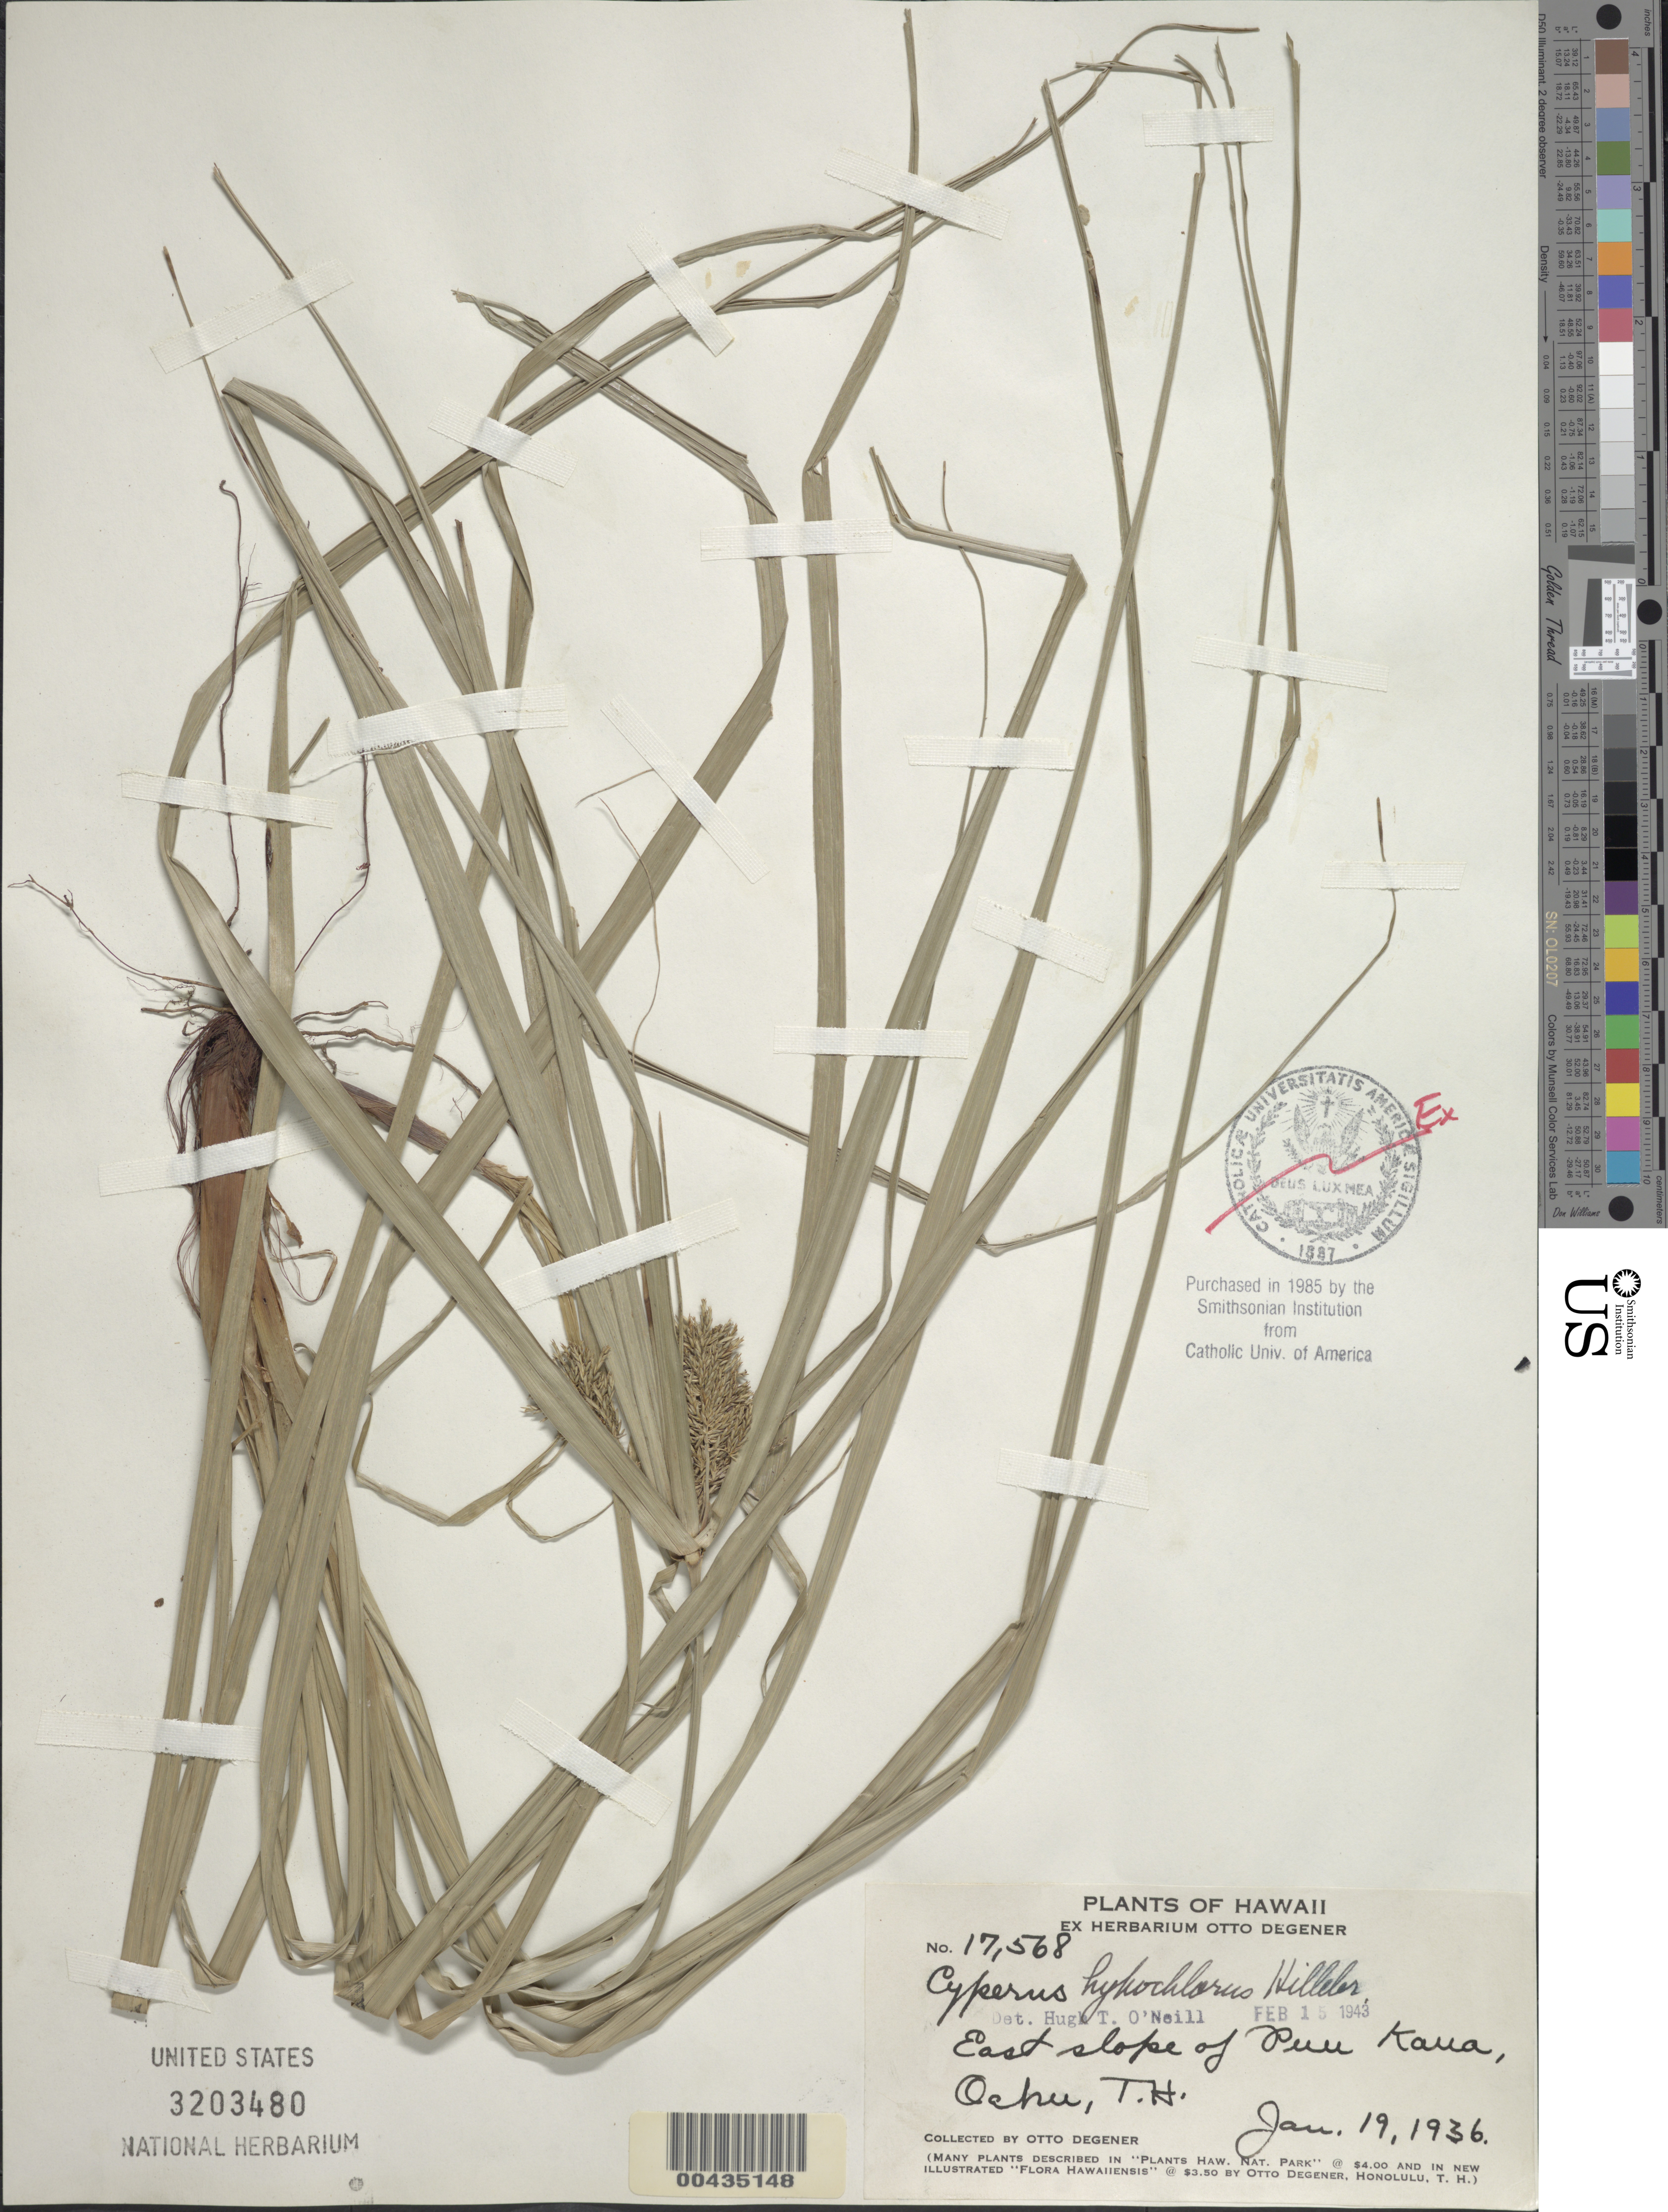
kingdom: Plantae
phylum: Tracheophyta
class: Liliopsida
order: Poales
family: Cyperaceae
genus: Cyperus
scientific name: Cyperus hypochlorus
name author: Hillebr.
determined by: O'Neill, Hugh T.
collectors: O. Degener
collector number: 17568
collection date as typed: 19 Jan 1936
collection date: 1936-01-19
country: United States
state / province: Hawaii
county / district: Honolulu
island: Oahu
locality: E slope of Puu Kaua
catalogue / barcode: US 3203480